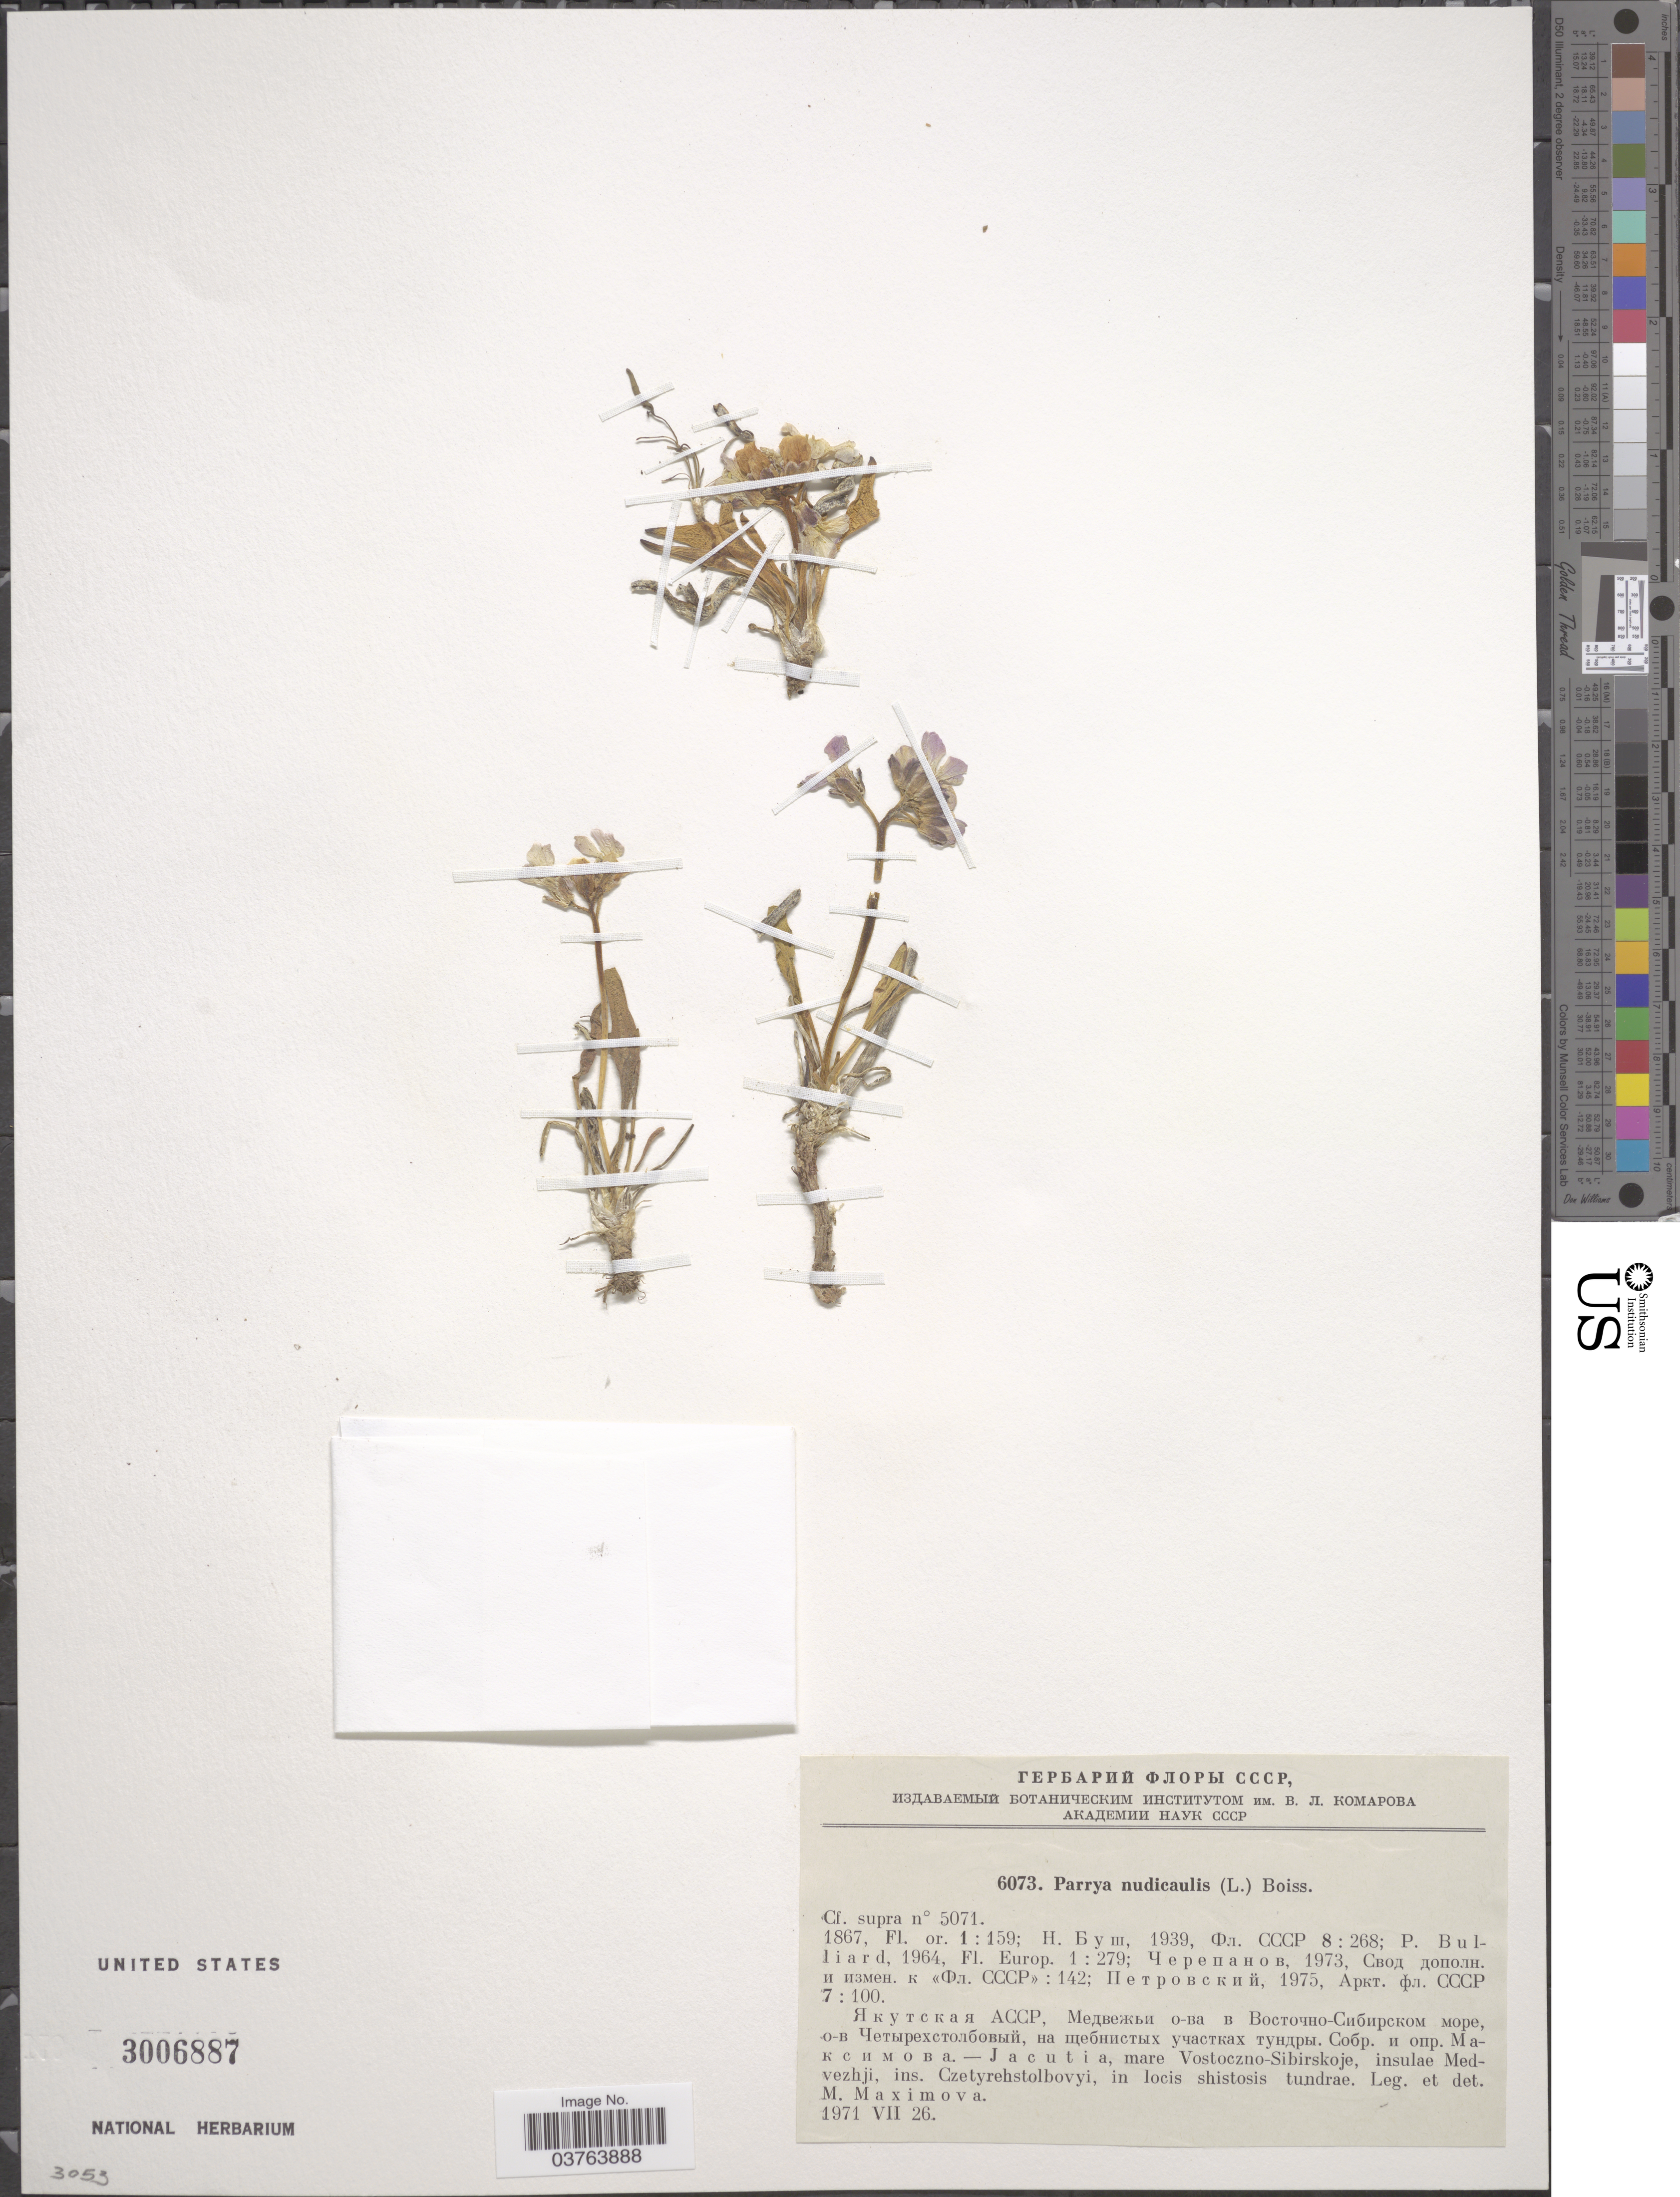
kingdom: Plantae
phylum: Tracheophyta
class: Magnoliopsida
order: Brassicales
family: Brassicaceae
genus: Parrya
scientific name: Parrya nudicaulis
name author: (L.) Regel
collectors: M. Maximova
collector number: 6073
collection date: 1971-07-26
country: Russian Federation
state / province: Sakha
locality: Jacutia, mare Vostoczno-Sibirskoje, insulae Medvezhji, ins. Czetyrehstolbovyi.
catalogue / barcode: US 3006887